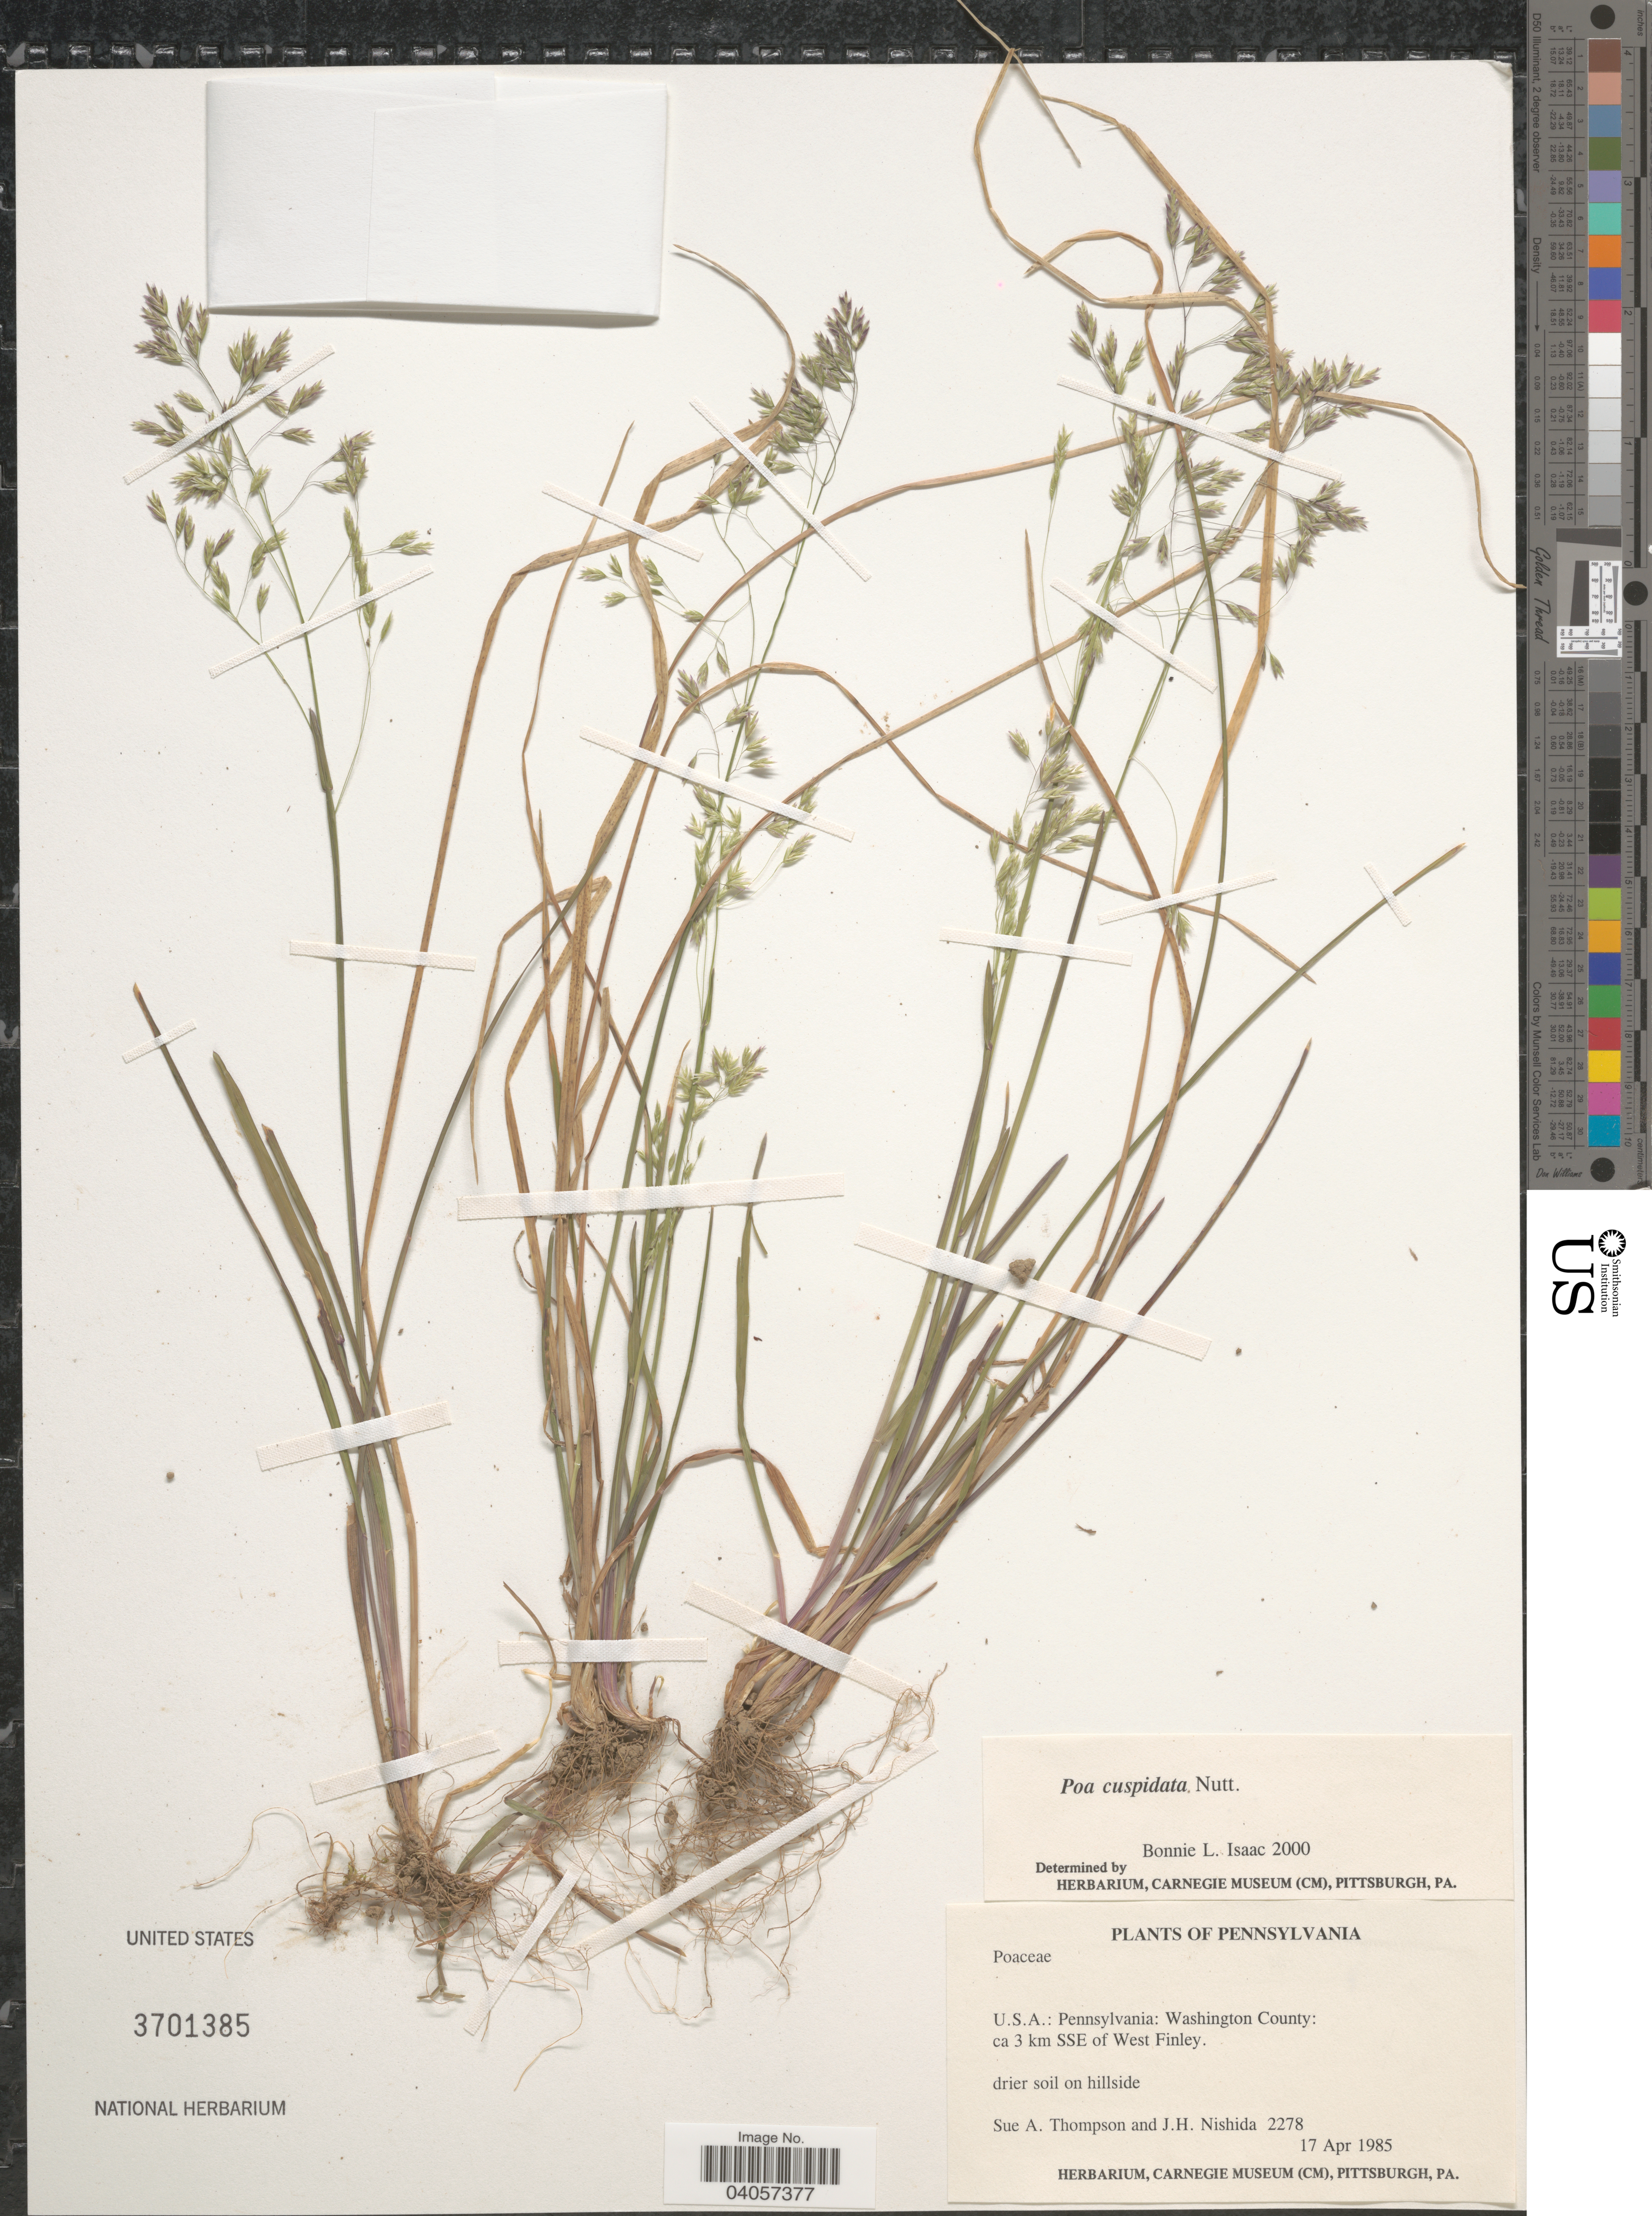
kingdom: Plantae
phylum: Tracheophyta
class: Liliopsida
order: Poales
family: Poaceae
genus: Poa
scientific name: Poa cuspidata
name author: Nutt.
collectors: S. A. Thompson & J. Nishida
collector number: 2278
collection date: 1985-04-17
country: United States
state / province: Pennsylvania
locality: Washington County: ca 3 km SSE of West Finley.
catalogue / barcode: US 3701385